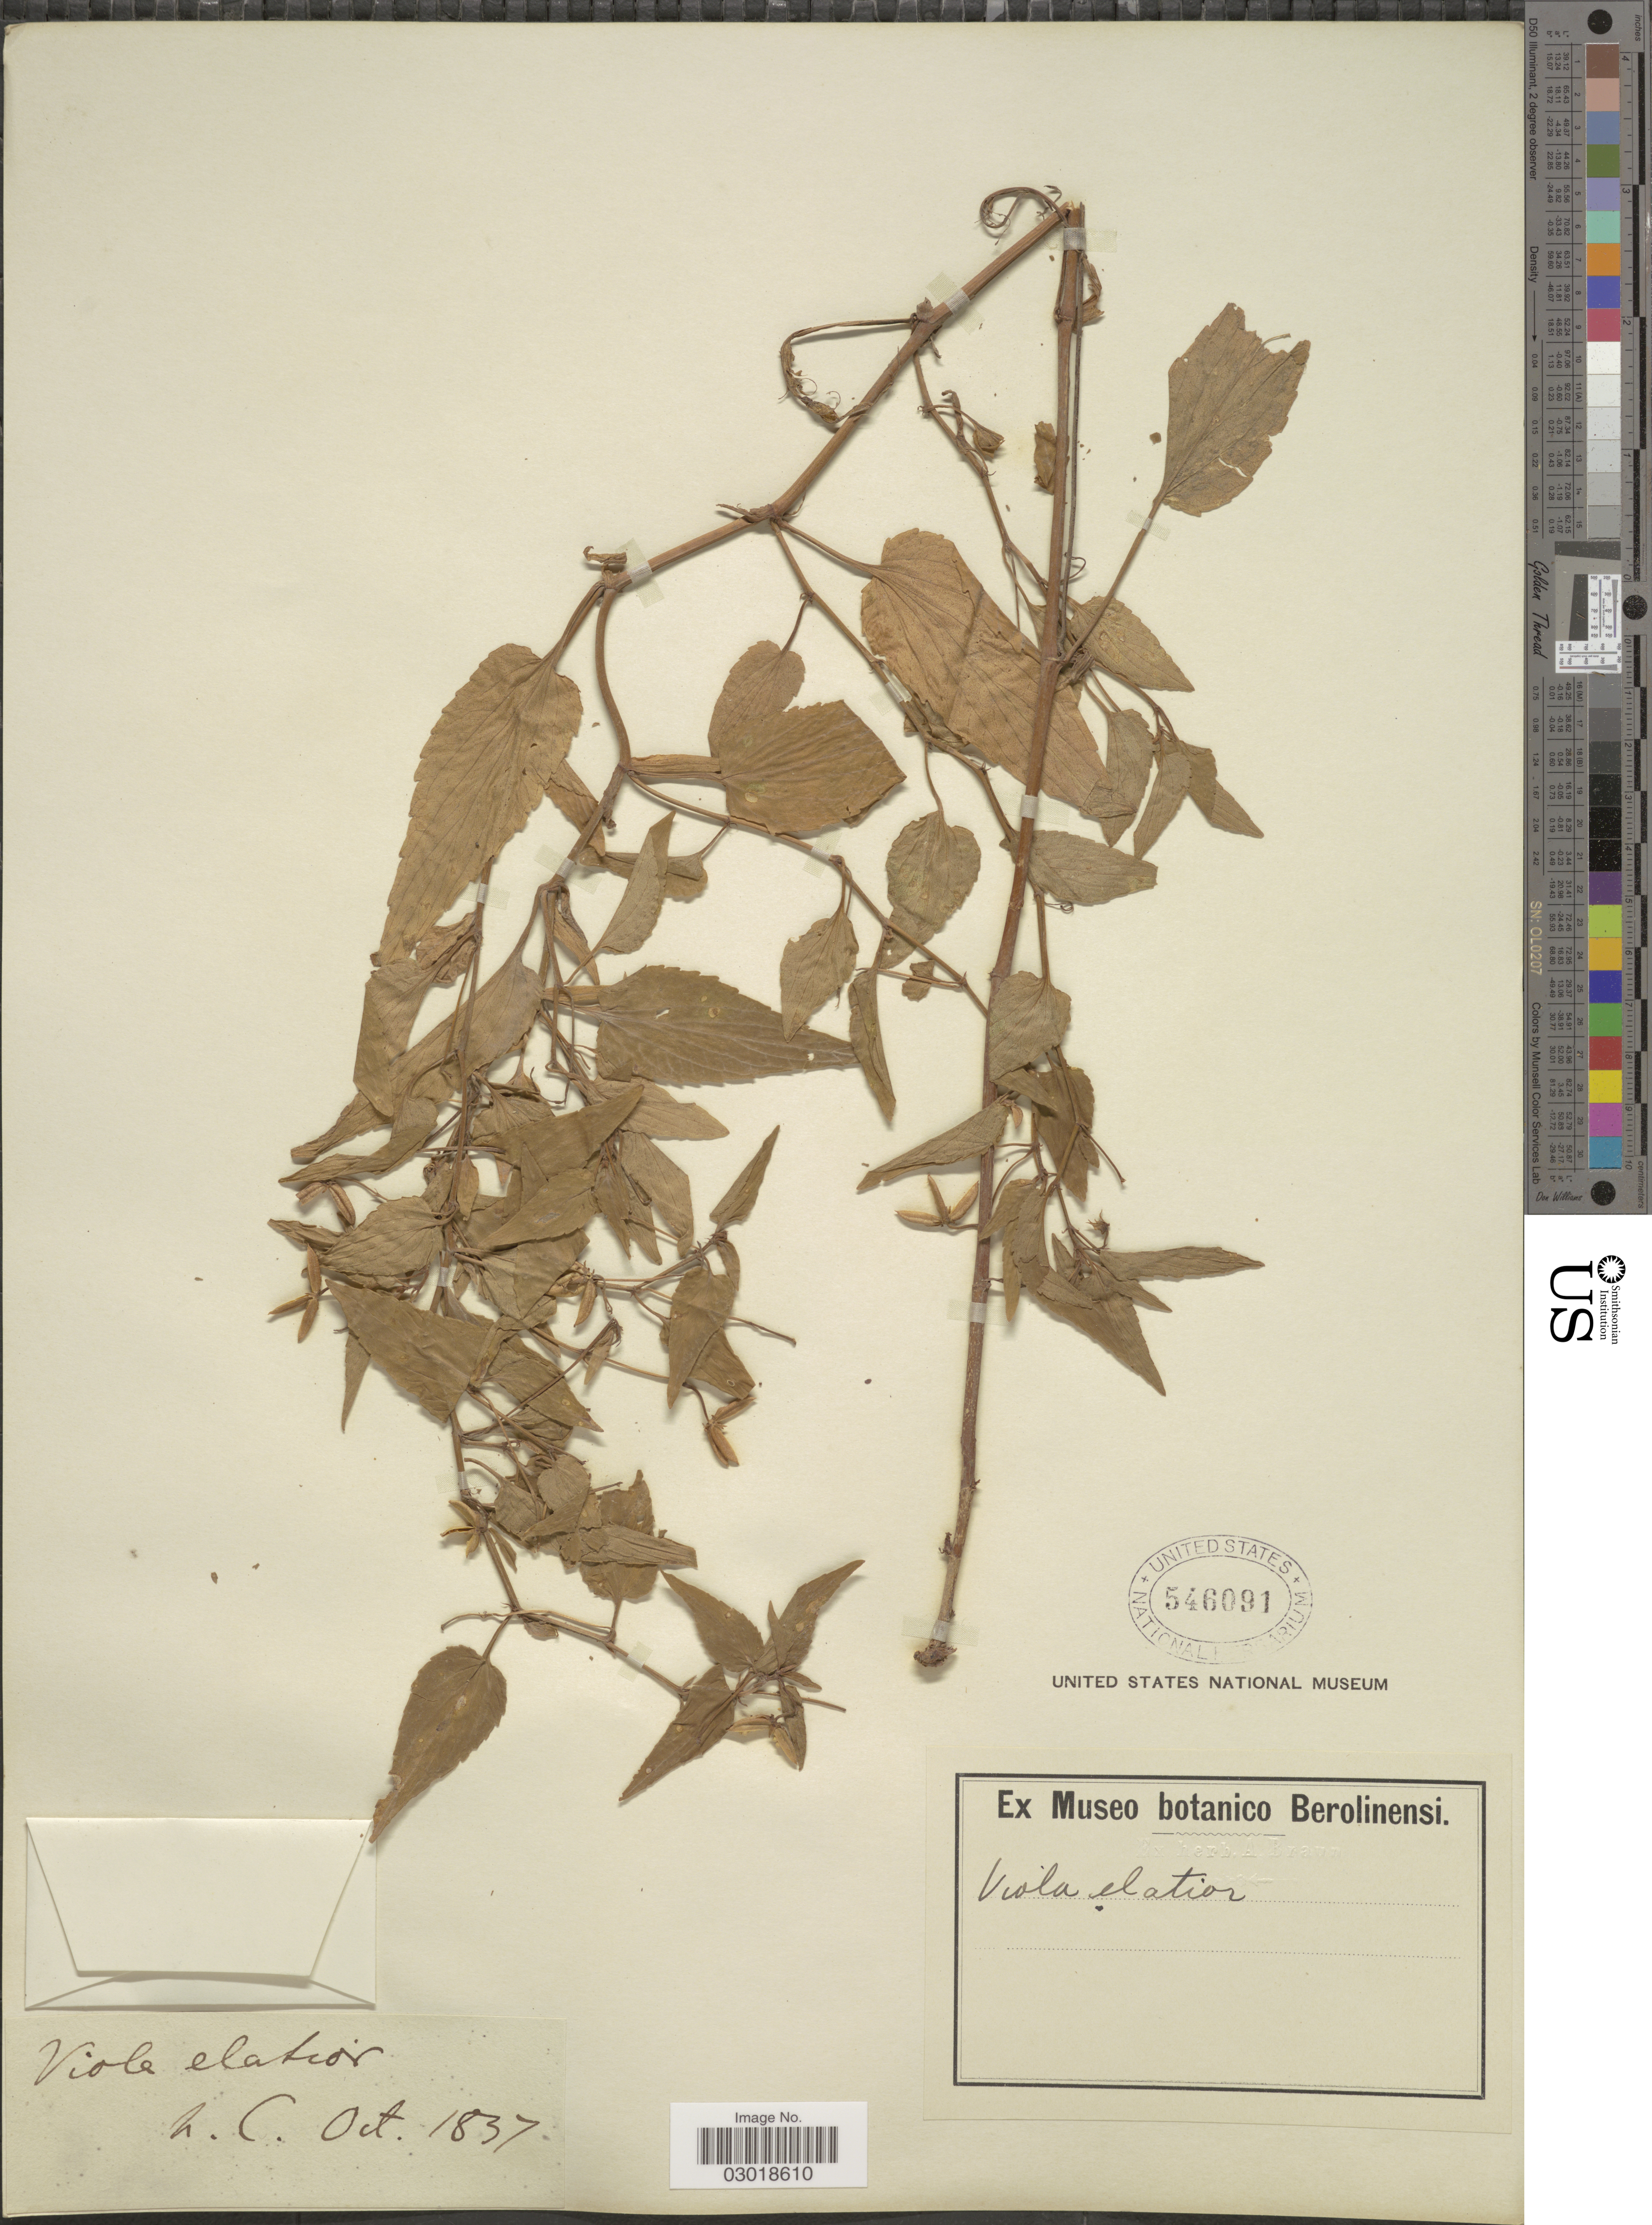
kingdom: Plantae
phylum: Tracheophyta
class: Magnoliopsida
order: Malpighiales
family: Violaceae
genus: Viola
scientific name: Viola elatior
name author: Fr.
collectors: N. C.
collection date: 1837-10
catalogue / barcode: US 546091